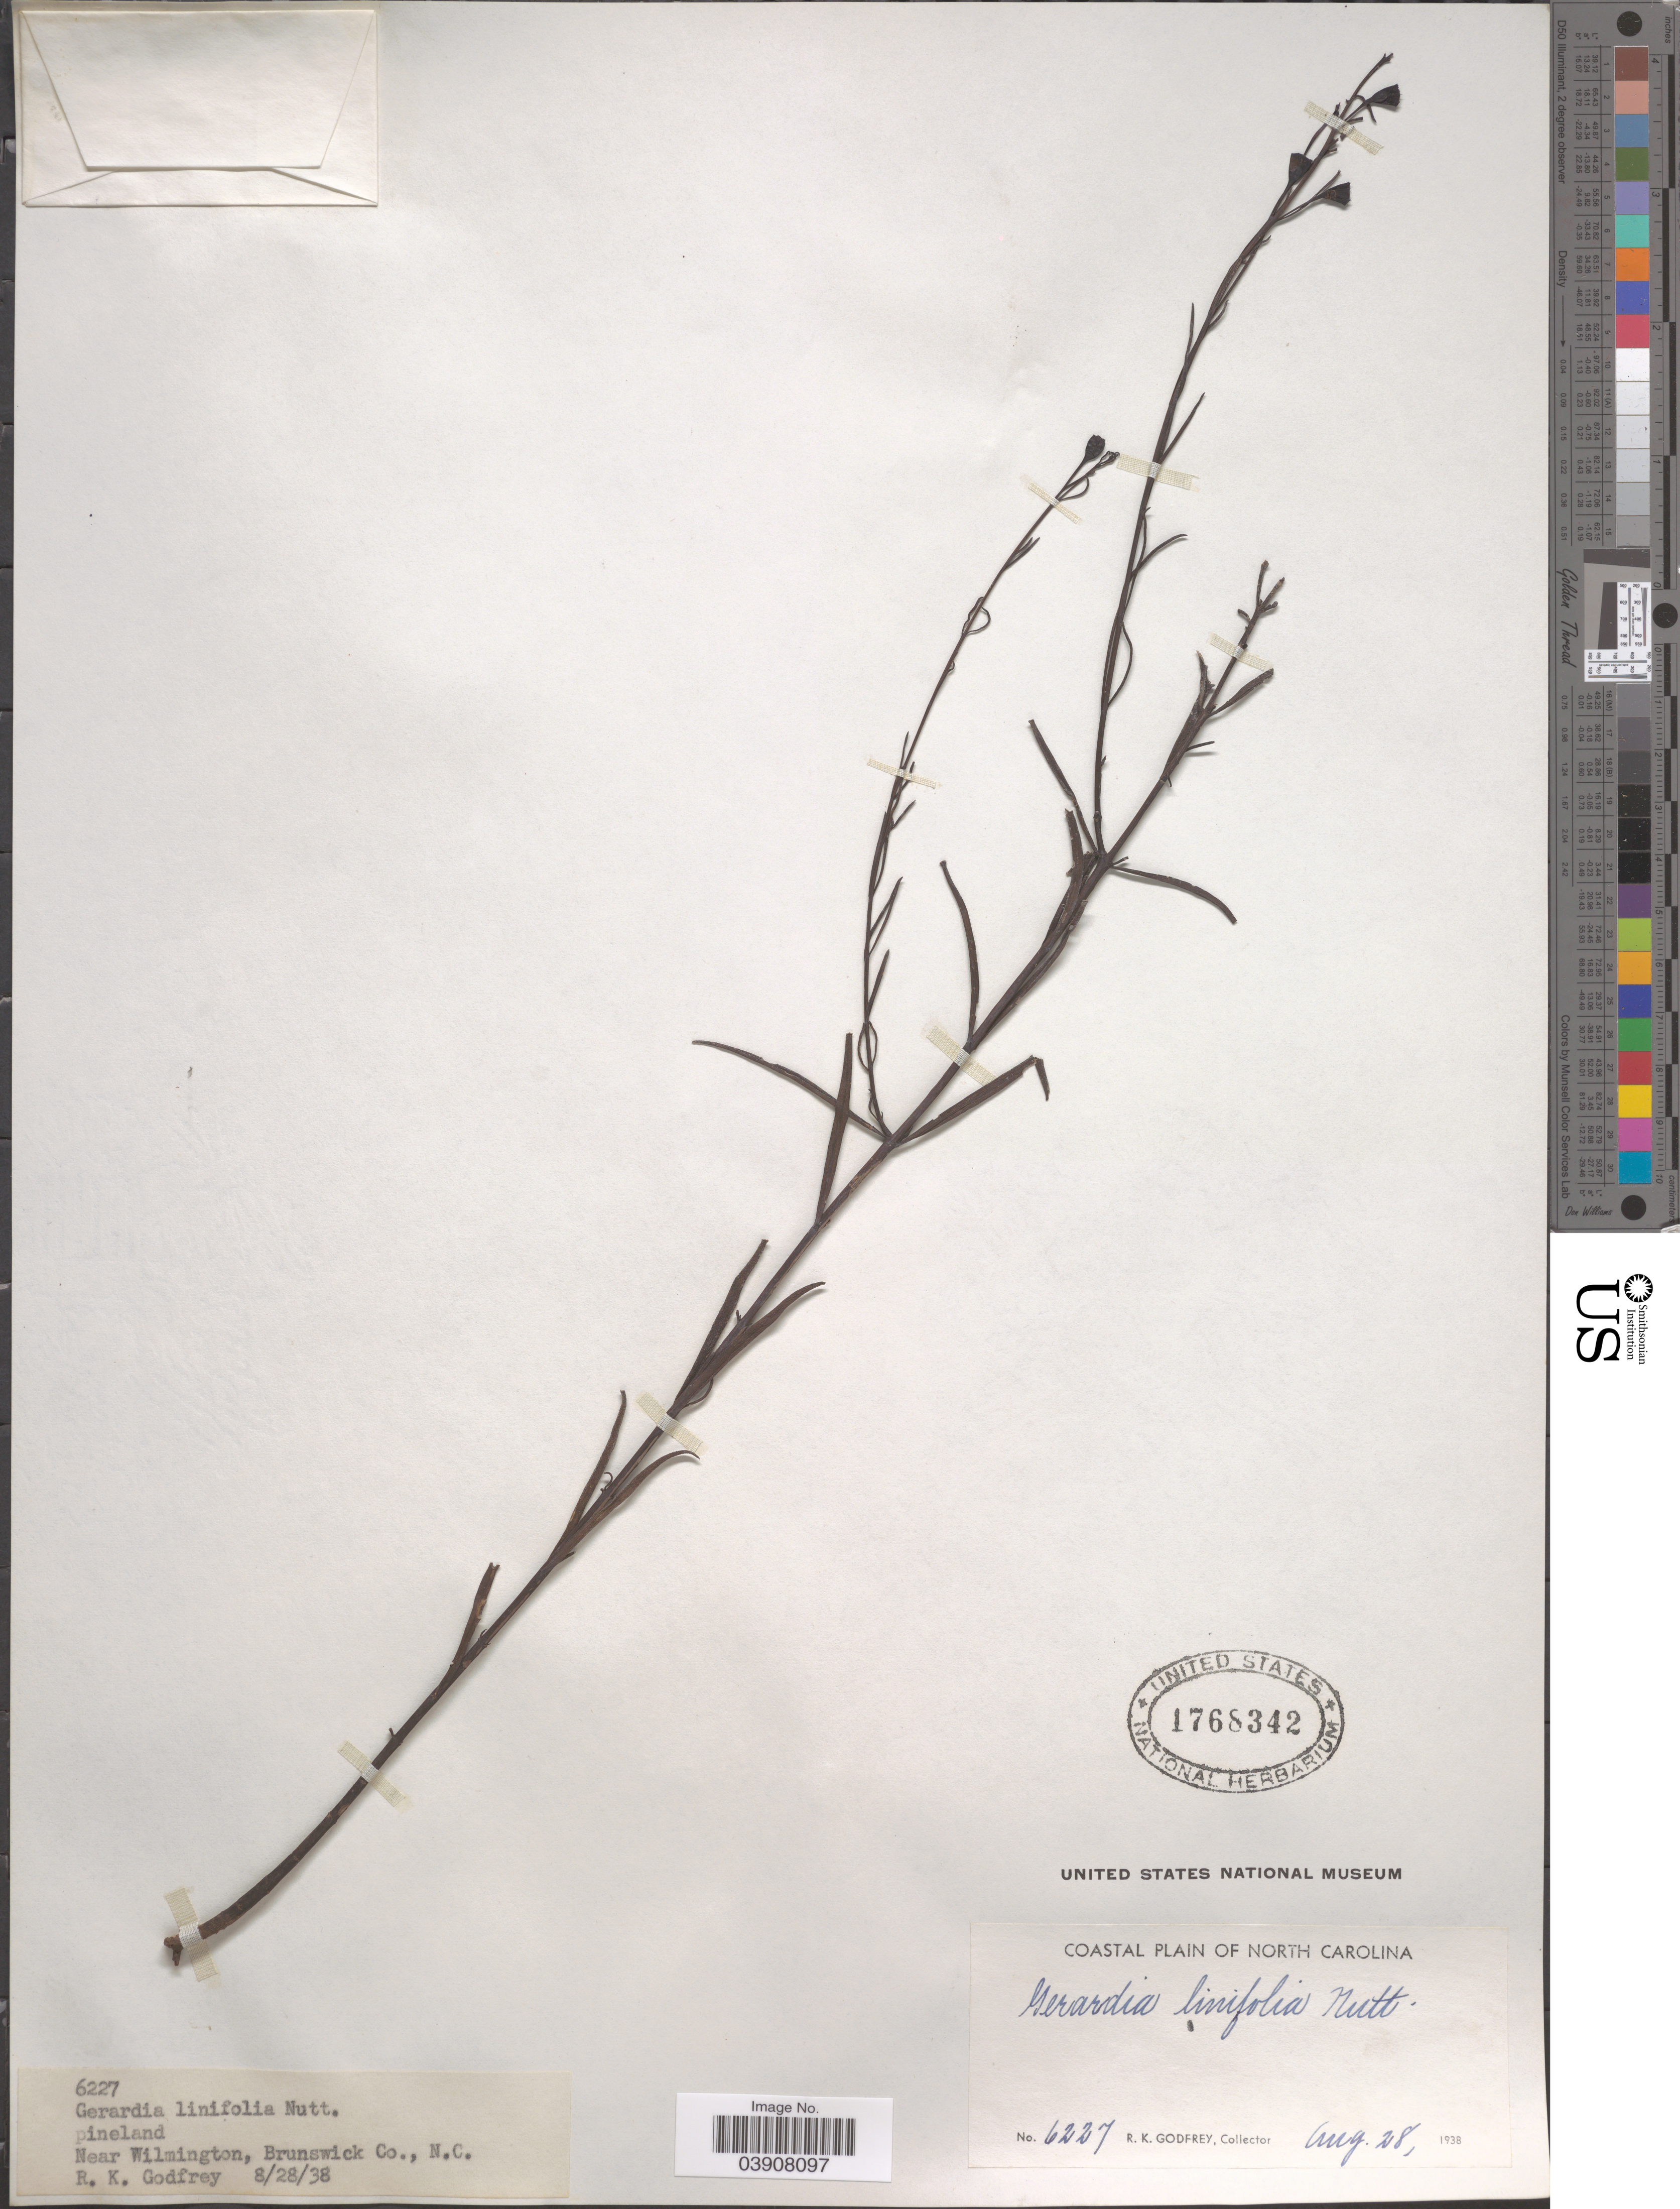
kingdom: Plantae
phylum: Tracheophyta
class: Magnoliopsida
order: Lamiales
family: Orobanchaceae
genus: Agalinis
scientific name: Agalinis linifolia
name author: (Nutt.) Britton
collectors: R. K. Godfrey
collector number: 6227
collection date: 1938-08-28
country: United States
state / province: North Carolina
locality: Coastal Plain of North Carolina. Near Wilmington, Brunswick Co.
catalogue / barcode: US 1768342